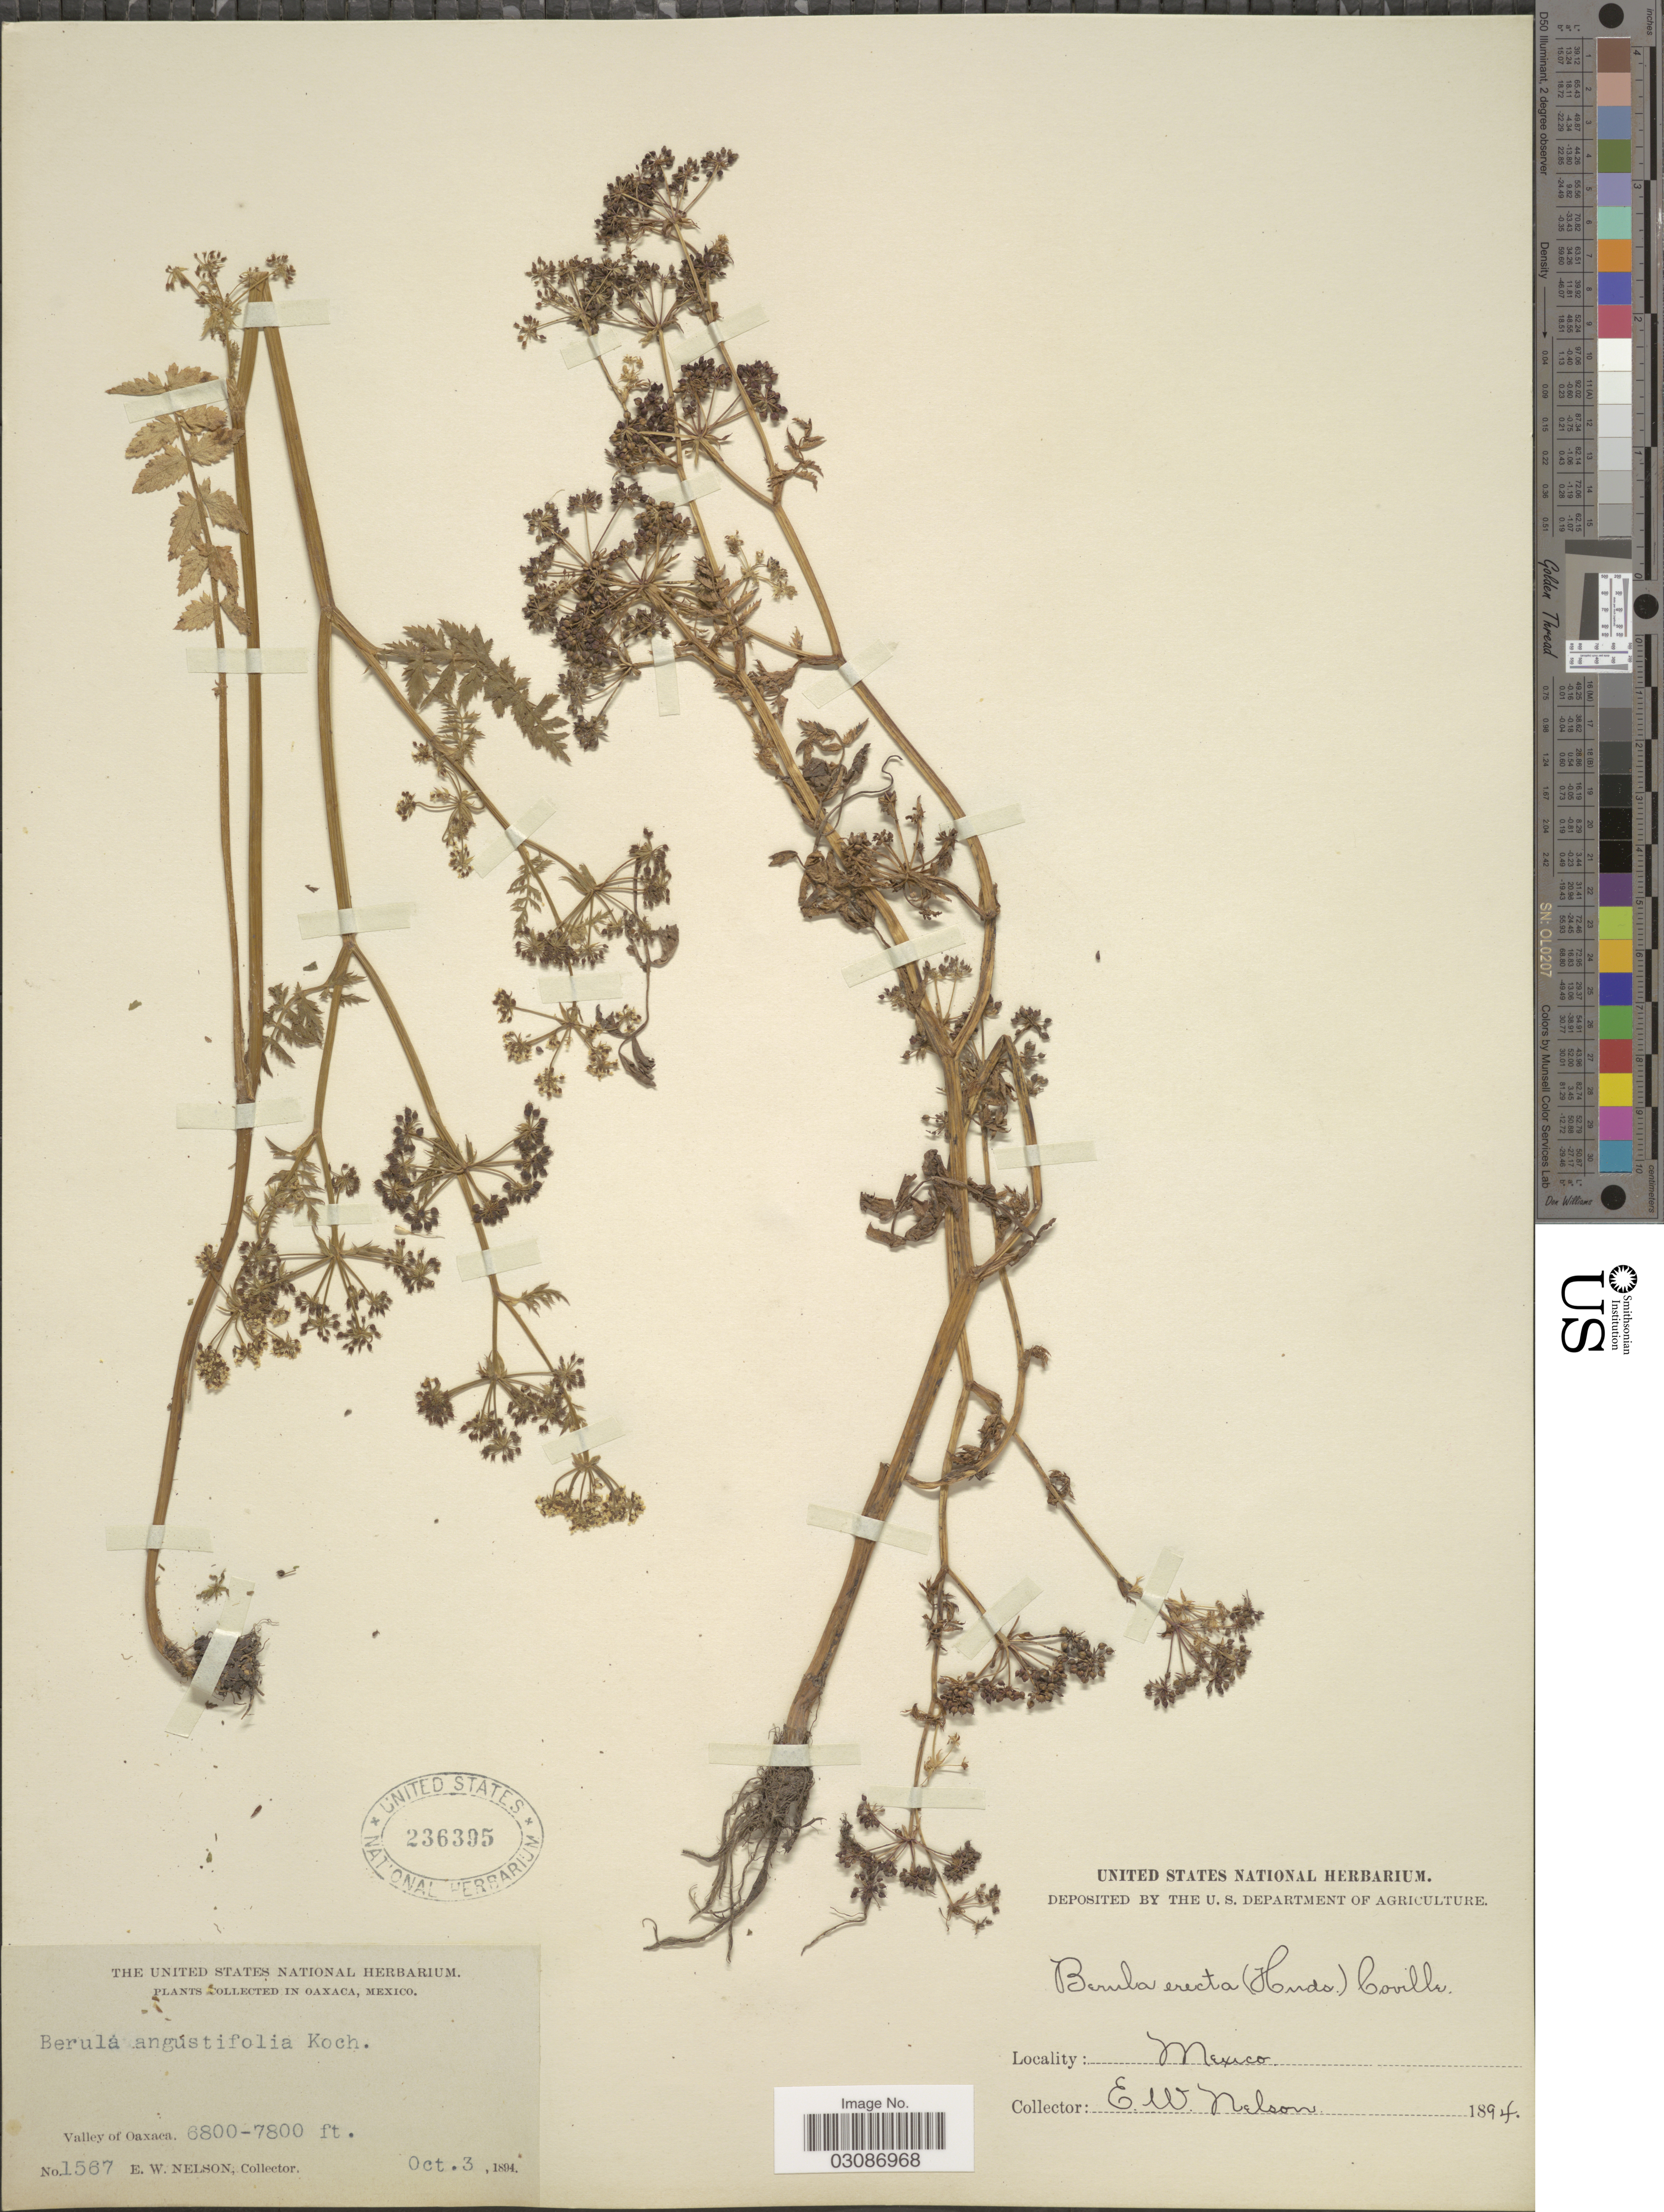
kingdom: Plantae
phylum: Tracheophyta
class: Magnoliopsida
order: Apiales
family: Apiaceae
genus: Berula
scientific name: Berula erecta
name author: (Huds.) Coville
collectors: E. W. Nelson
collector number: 1567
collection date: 1894-10-03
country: Mexico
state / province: Oaxaca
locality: Valley of Oaxaca.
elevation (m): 2073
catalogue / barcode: US 236395